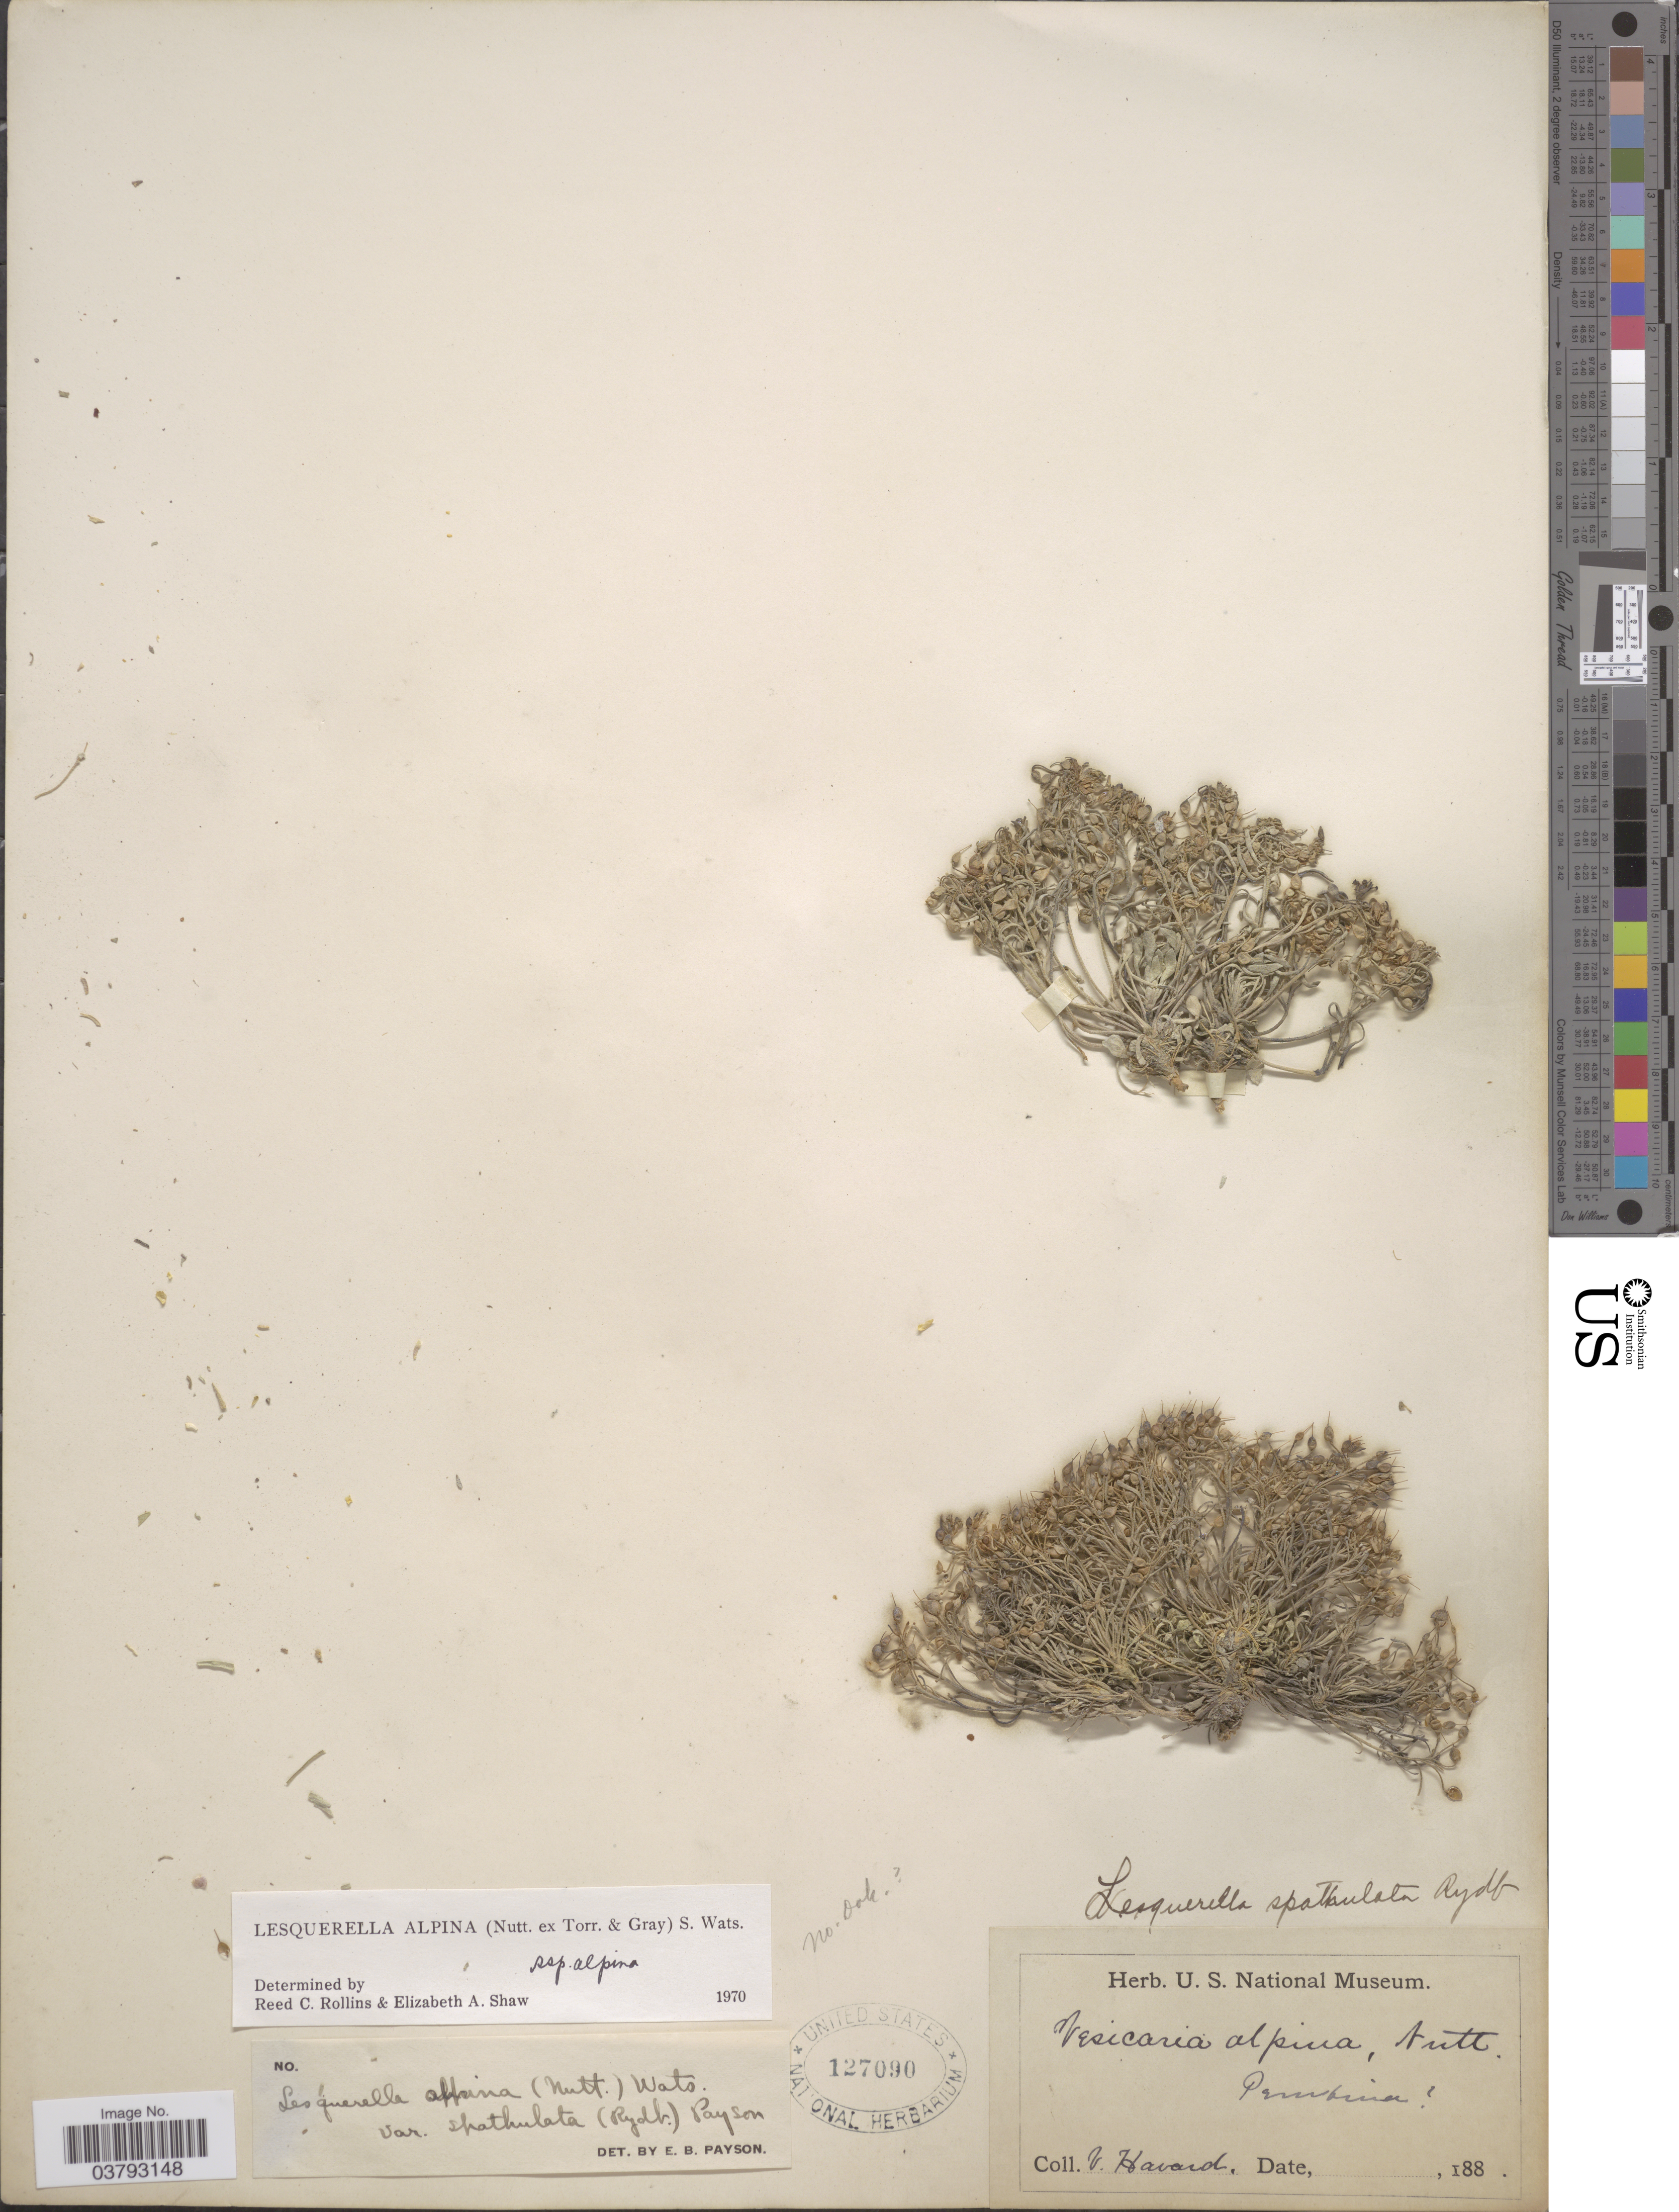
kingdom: Plantae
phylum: Tracheophyta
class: Magnoliopsida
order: Brassicales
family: Brassicaceae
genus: Lesquerella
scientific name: Lesquerella alpina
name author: (Nutt.) S. Watson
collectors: V. Havard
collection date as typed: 188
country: United States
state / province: North Dakota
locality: Pembina. No. Dak. [unsure placement]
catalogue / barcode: US 127090